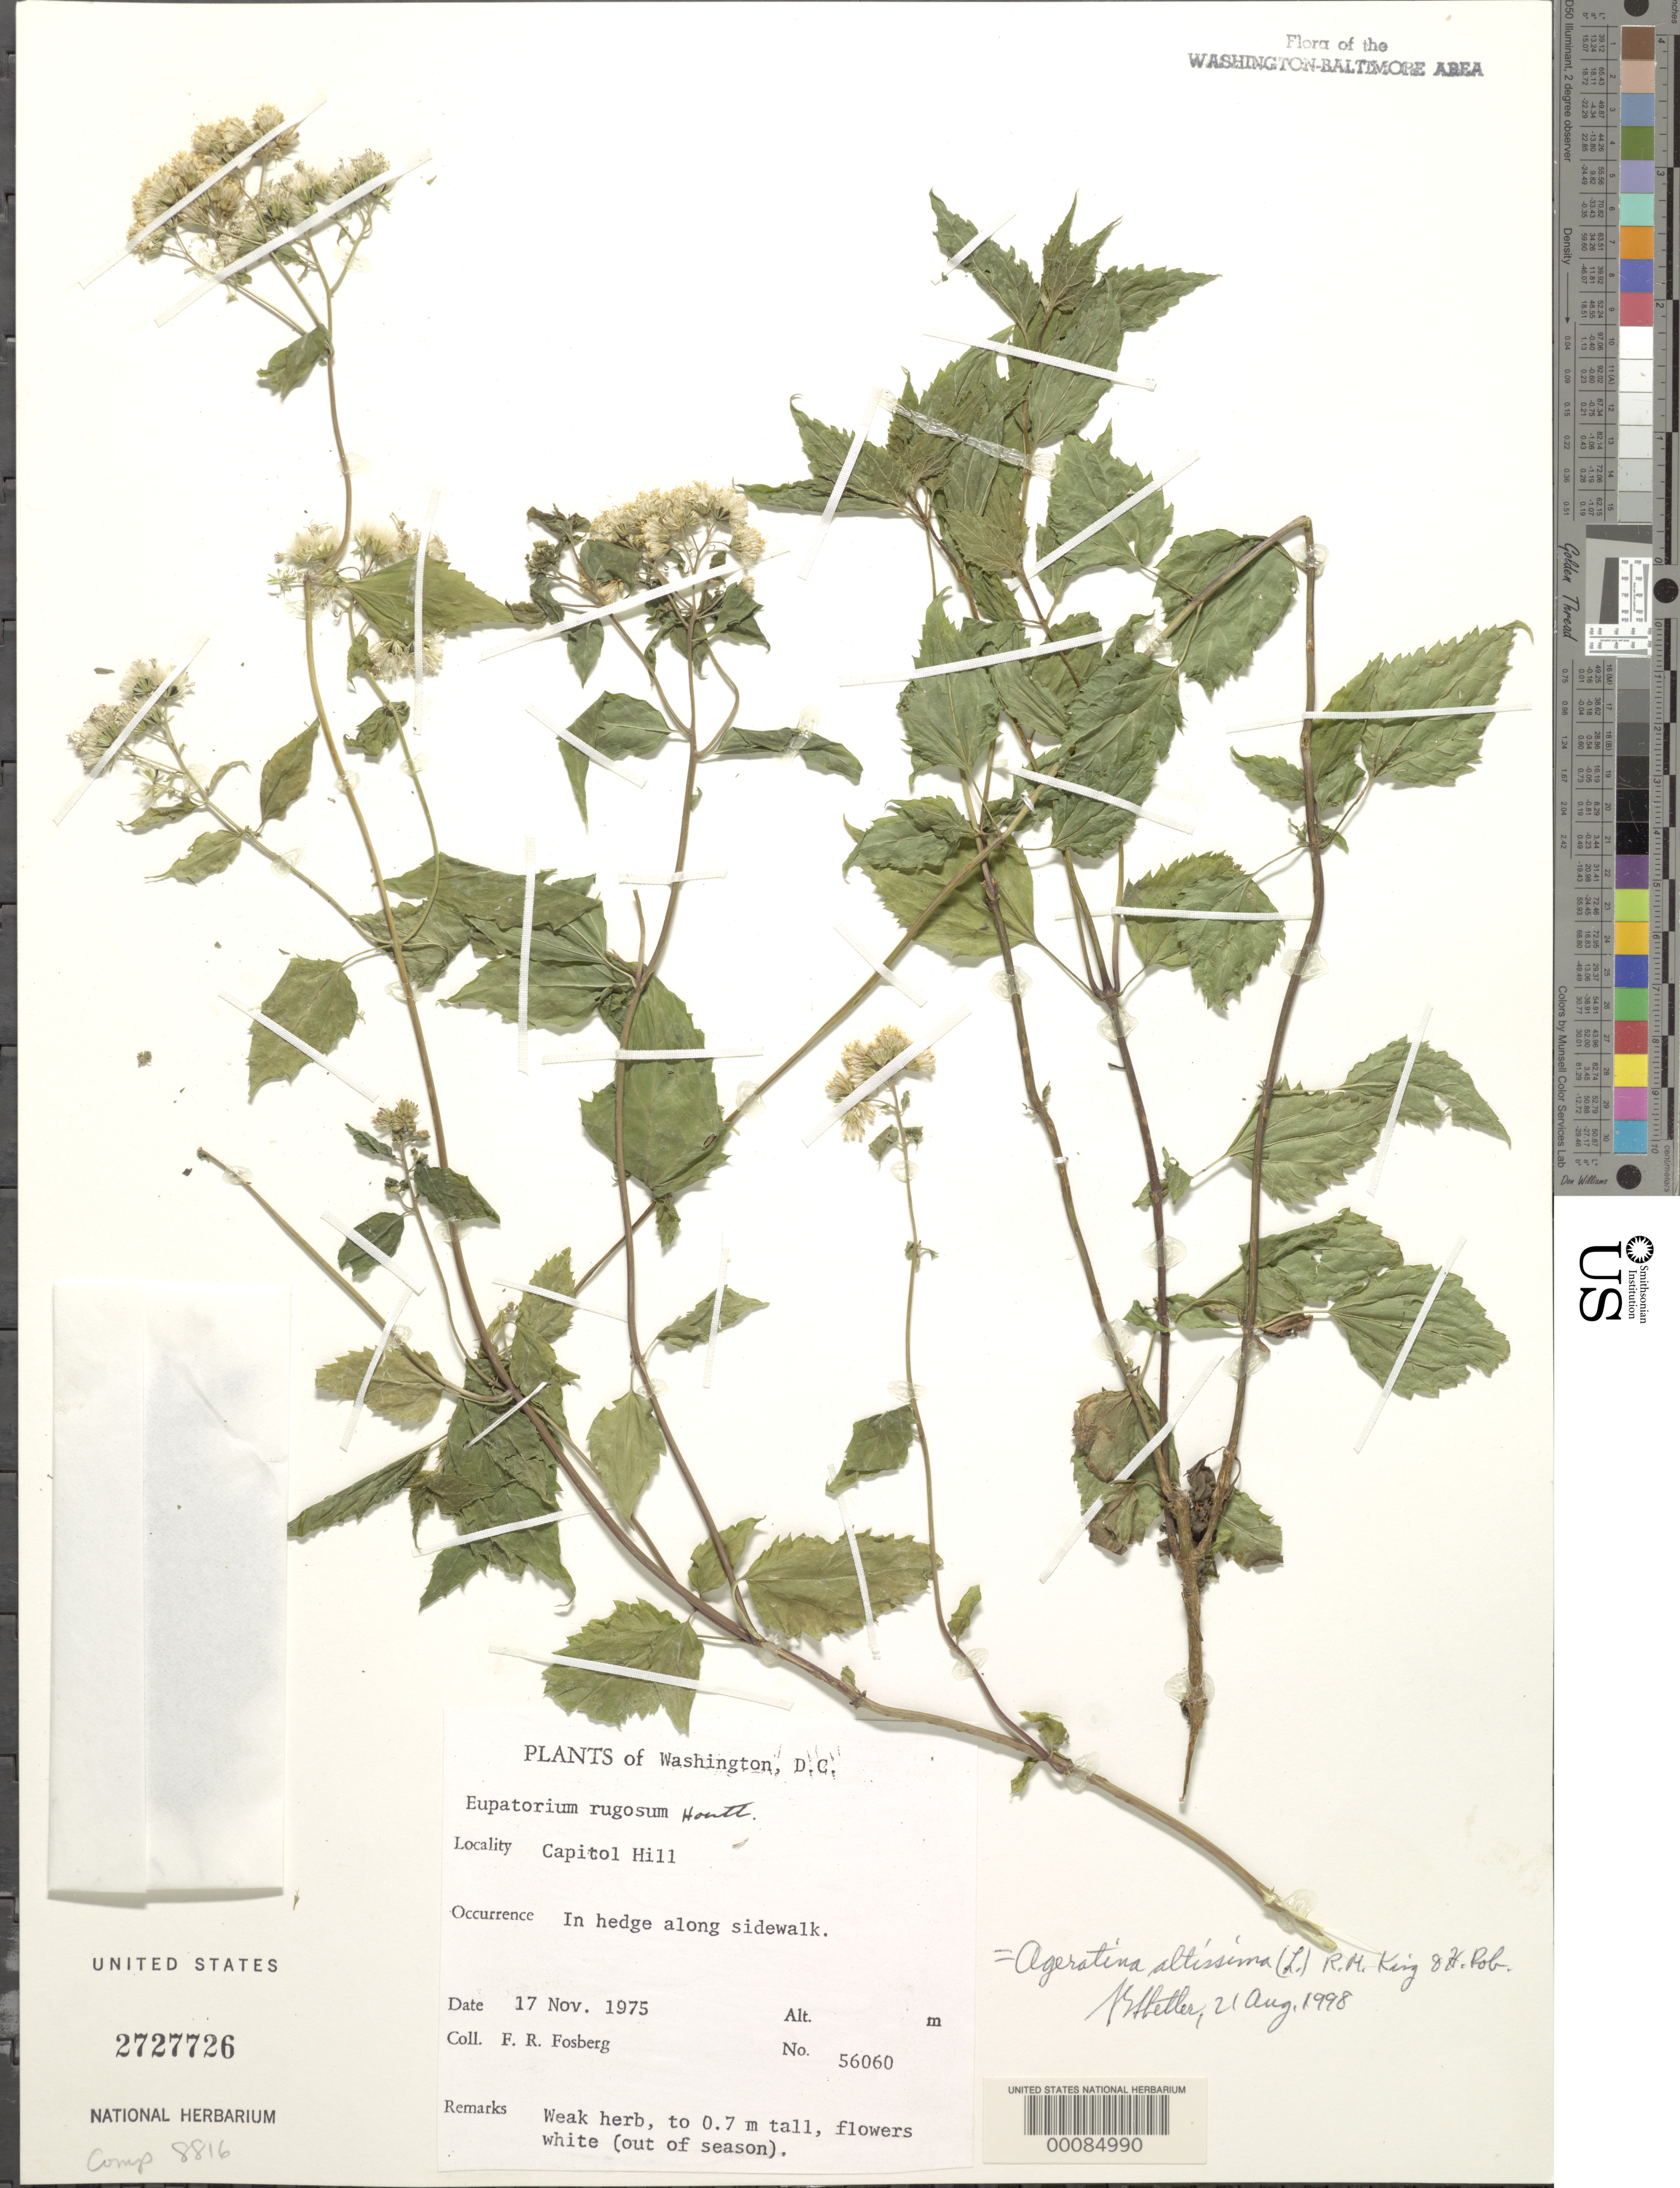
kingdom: Plantae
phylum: Tracheophyta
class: Magnoliopsida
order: Asterales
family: Asteraceae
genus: Ageratina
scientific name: Ageratina altissima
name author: (L.) R.M. King & H. Rob.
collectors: F. R. Fosberg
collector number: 56060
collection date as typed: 17 Nov 1975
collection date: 1975-11-17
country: United States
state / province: District of Columbia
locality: Capitol Hill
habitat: Hedge along sidewalk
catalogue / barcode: US 2727726